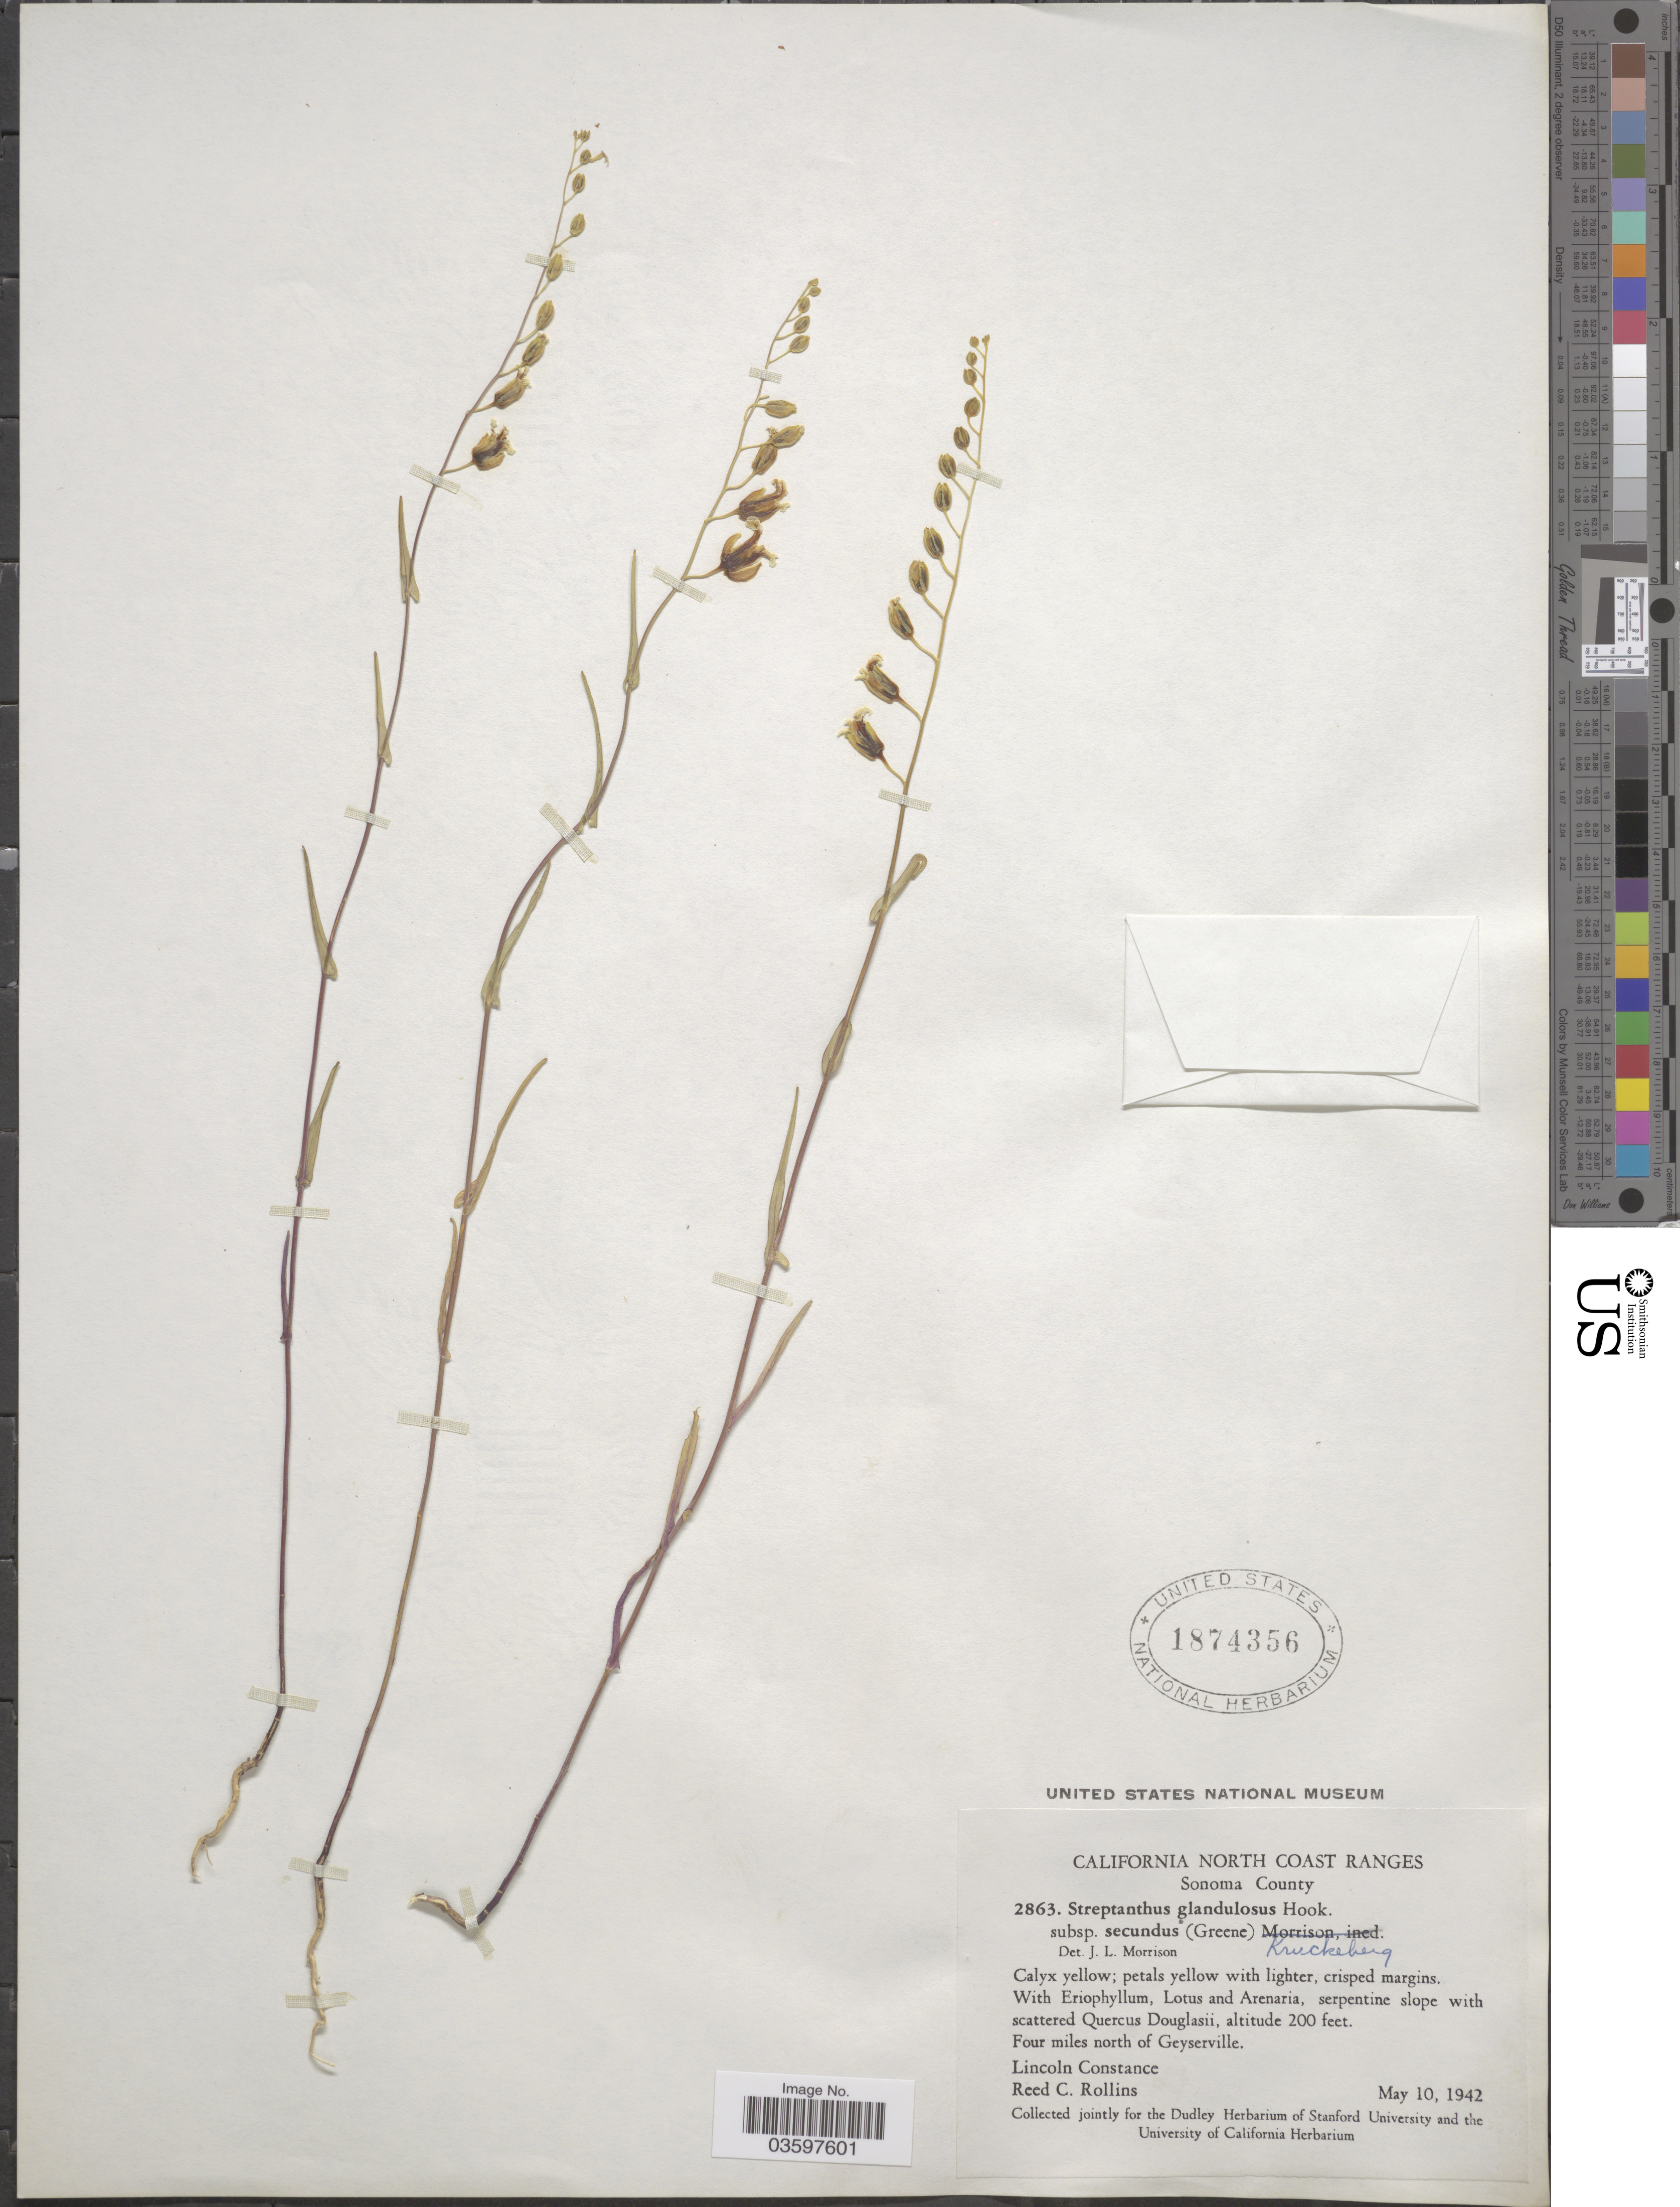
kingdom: Plantae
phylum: Tracheophyta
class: Magnoliopsida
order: Brassicales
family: Brassicaceae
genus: Streptanthus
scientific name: Streptanthus glandulosus var. secundus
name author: (Greene) Munz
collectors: L. Constance & R. C. Rollins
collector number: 2863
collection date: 1942-05-10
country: United States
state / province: California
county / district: Sonoma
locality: California North Coast Ranges. Sonoma County. Four miles north of Geyserville.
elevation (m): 61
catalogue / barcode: US 1874356